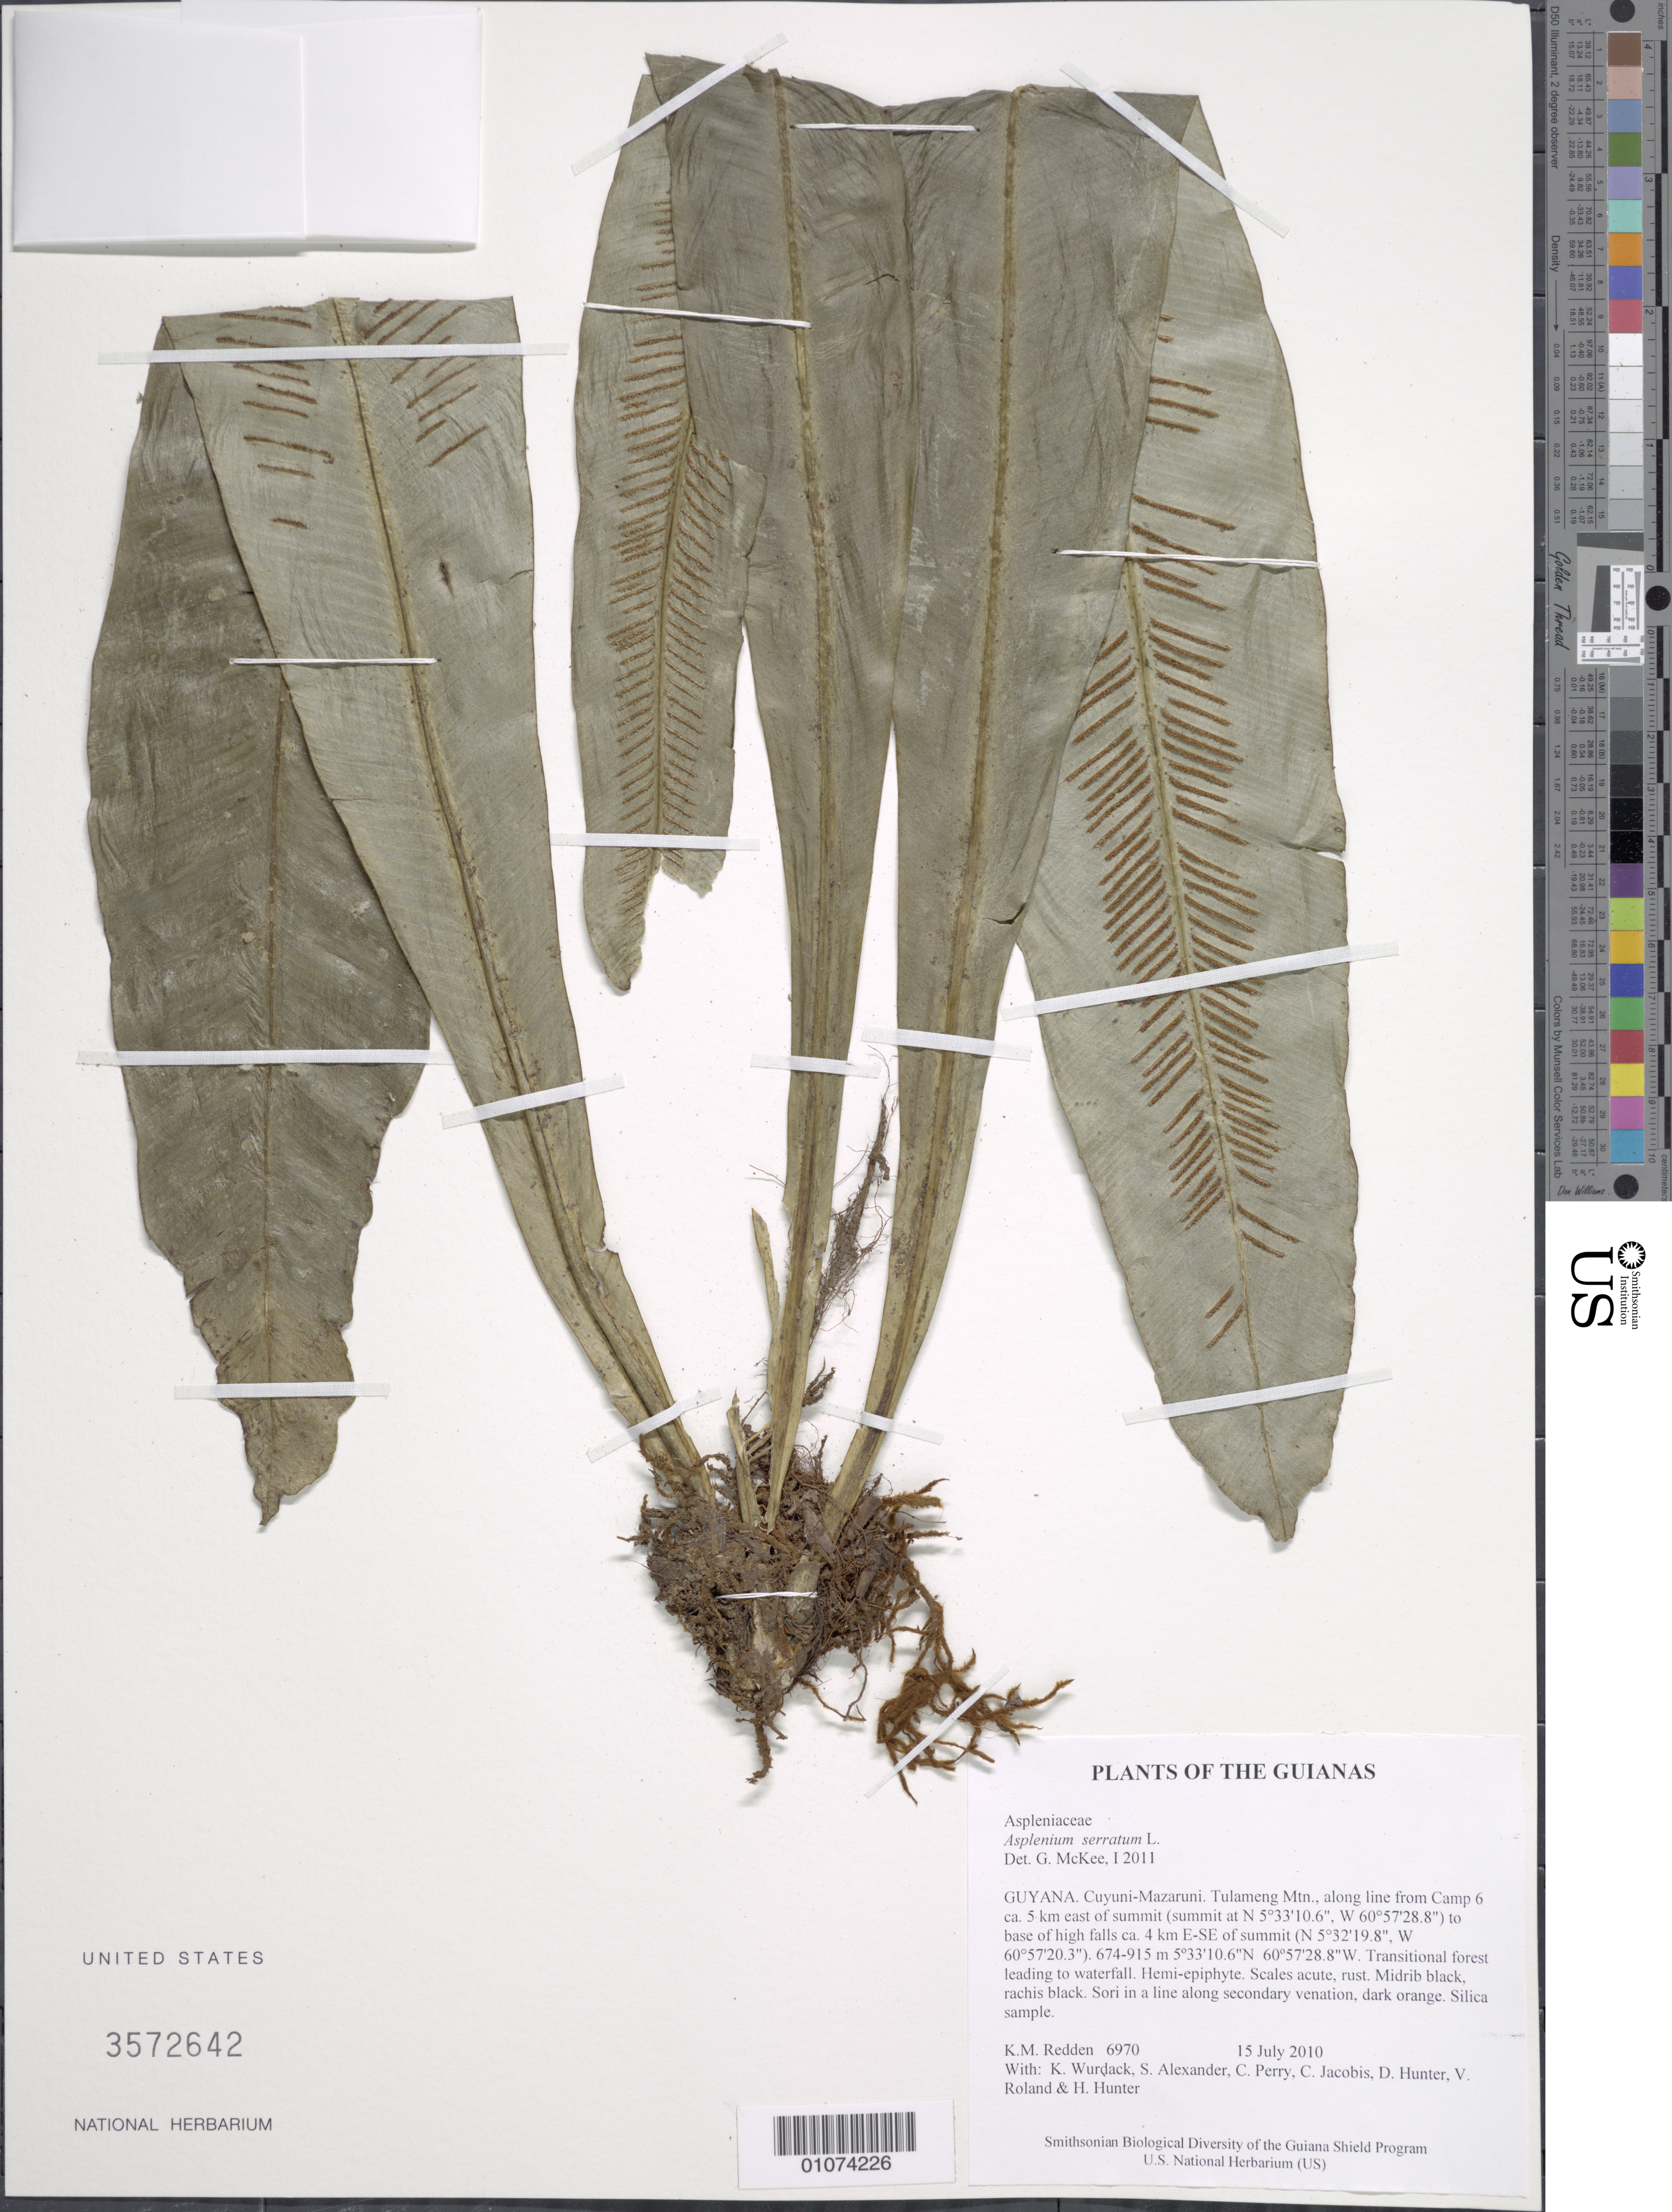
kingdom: Plantae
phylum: Tracheophyta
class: Polypodiopsida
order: Polypodiales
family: Aspleniaceae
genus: Asplenium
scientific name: Asplenium serratum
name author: L.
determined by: McKee, G. S., (US), NMNH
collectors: K. M. Redden, K. Wurdack, S. N. Alexander, C. Perry, C. Jacobis, D. Hunter, V. Roland & H. Hunter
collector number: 6970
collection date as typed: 15 July 2010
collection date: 2010-07-15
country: Guyana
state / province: Cuyuni-Mazaruni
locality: Tulameng Mtn., along line from Camp 6 ca. 5 km east of summit (summit at N 5°33'10.6", W 60°57'28.8") to base of high falls ca. 4 km E-SE of summit (N 5°32'19.8", W 60°57'20.3")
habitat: Transitional forest leading to waterfall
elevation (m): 674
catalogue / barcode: US 3572642